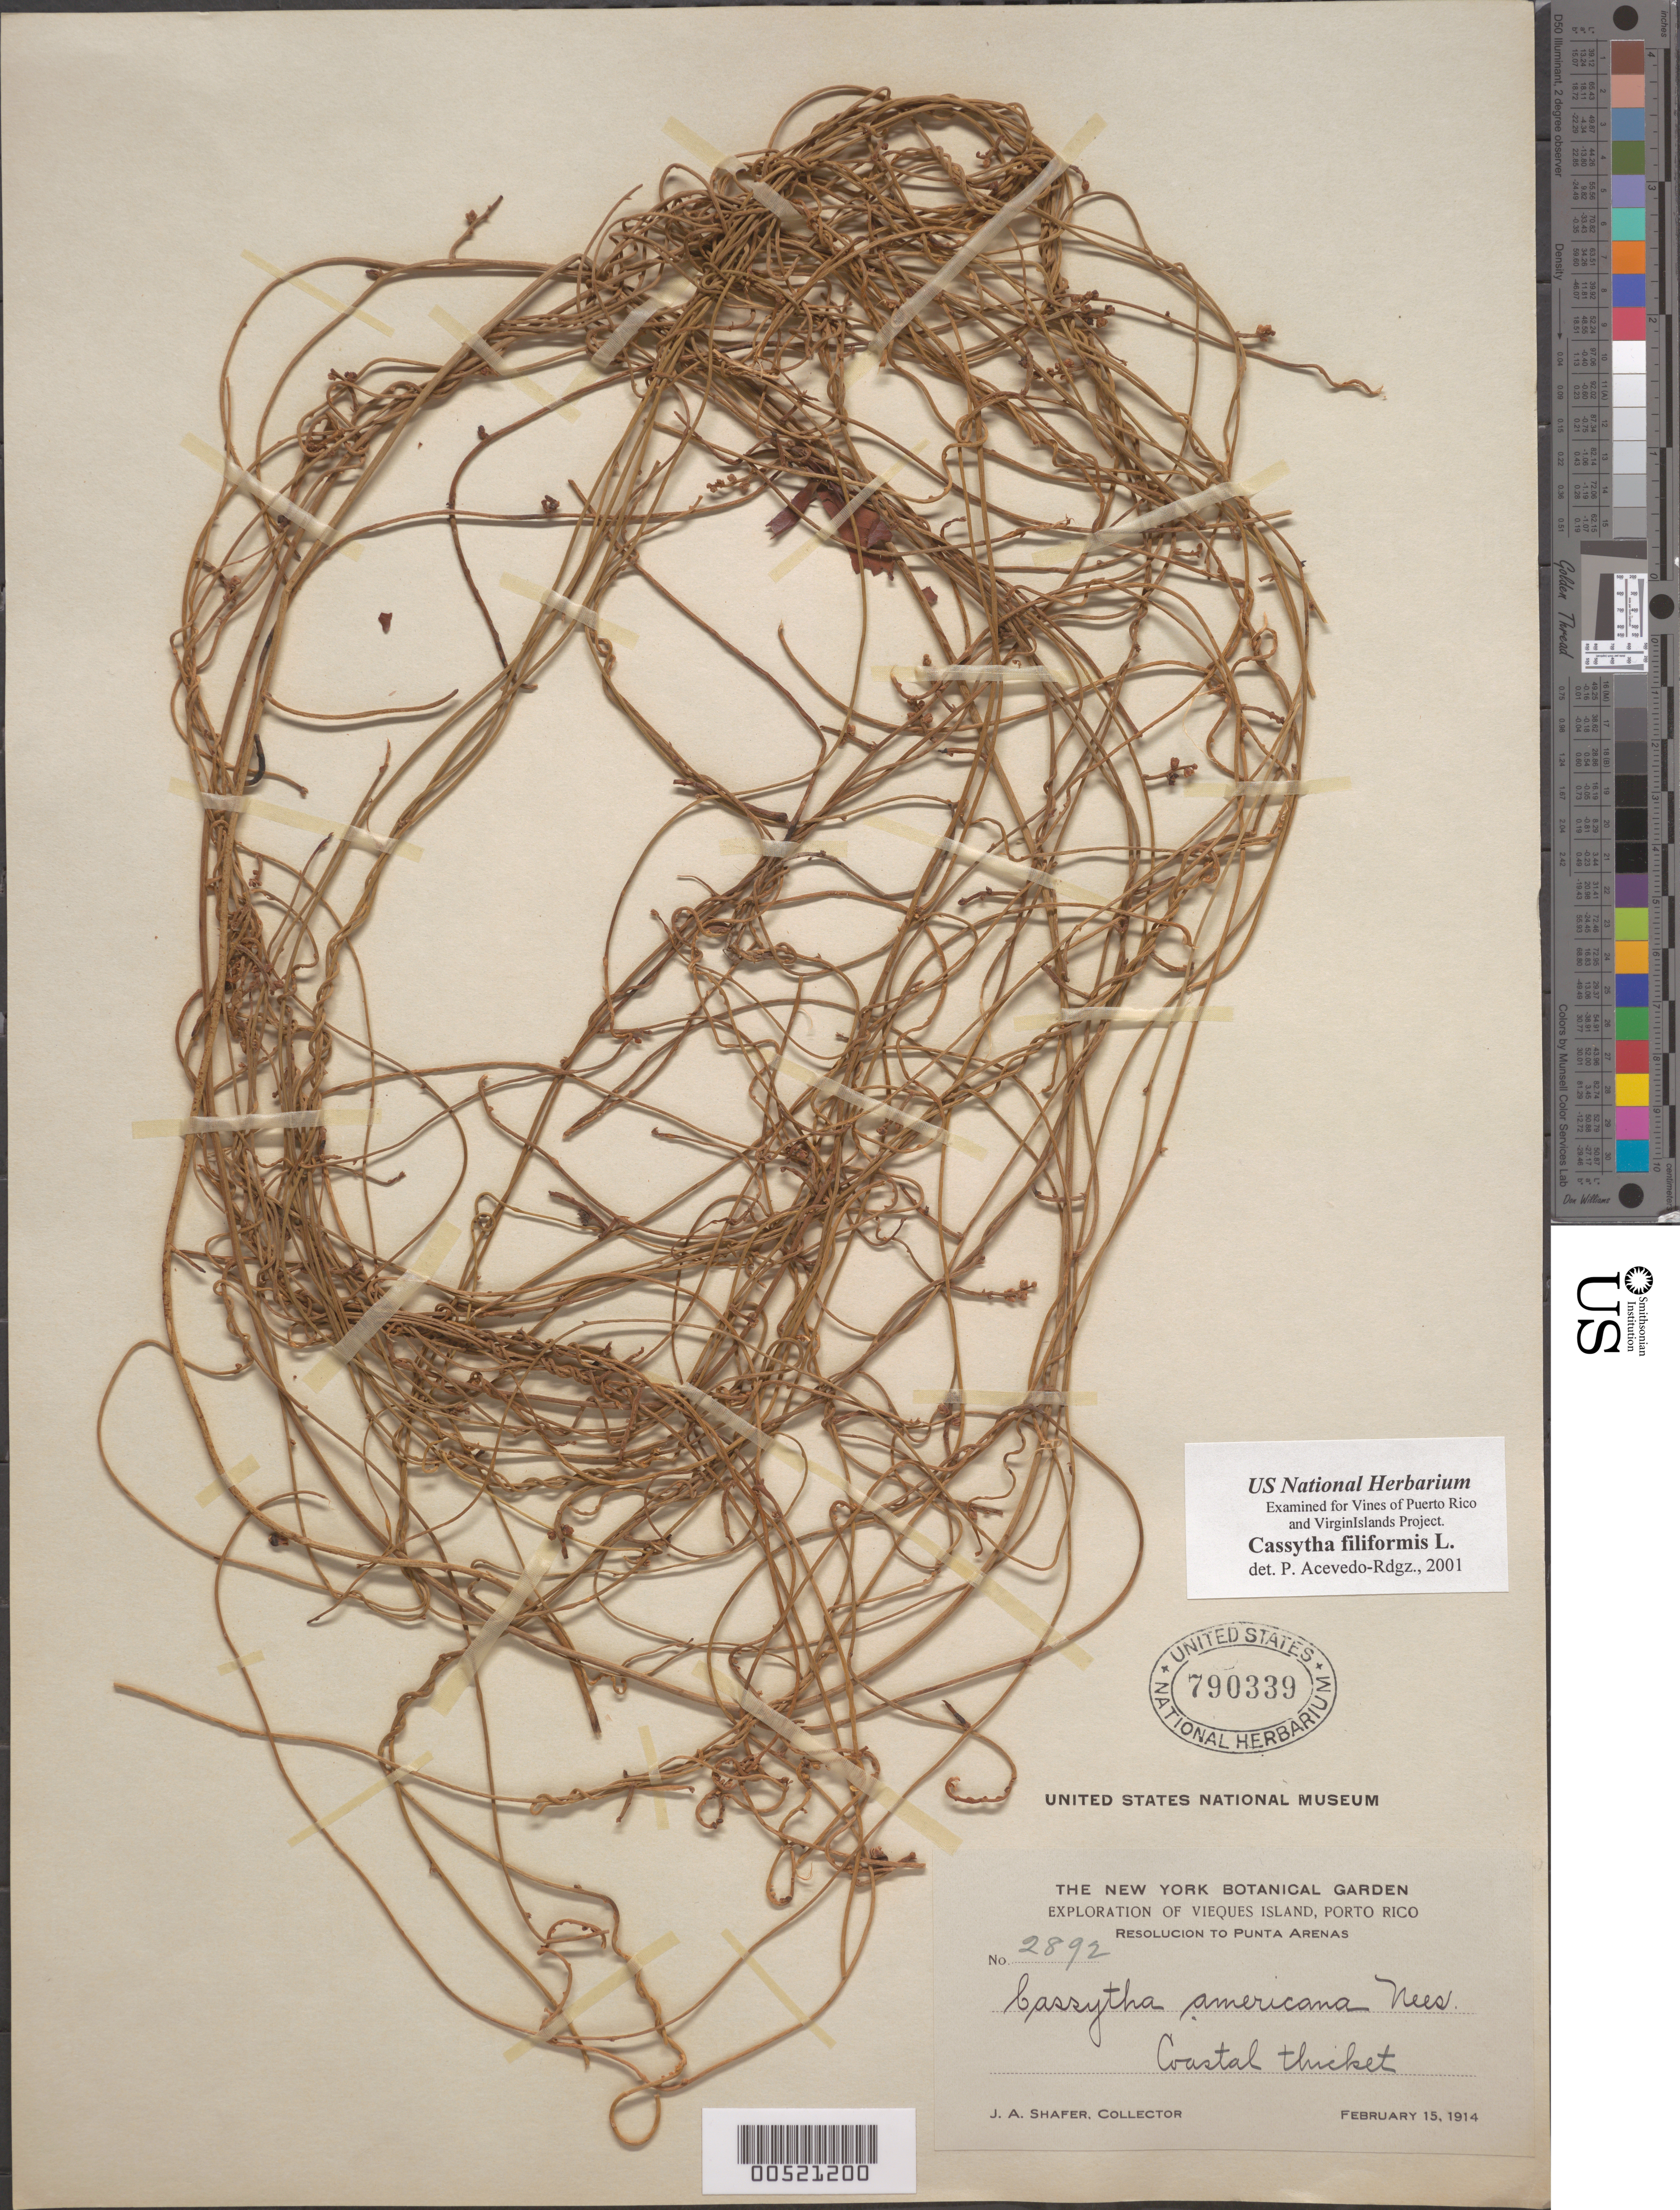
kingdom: Plantae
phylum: Tracheophyta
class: Magnoliopsida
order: Laurales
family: Lauraceae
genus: Cassytha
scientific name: Cassytha filiformis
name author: L.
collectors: J. A. Shafer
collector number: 2892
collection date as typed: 15 Feb 1914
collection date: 1914-02-15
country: Puerto Rico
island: Greater Antilles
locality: Vieques Island: Resolucion to Punta Arenas. Coastal thicket.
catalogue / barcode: US 790339